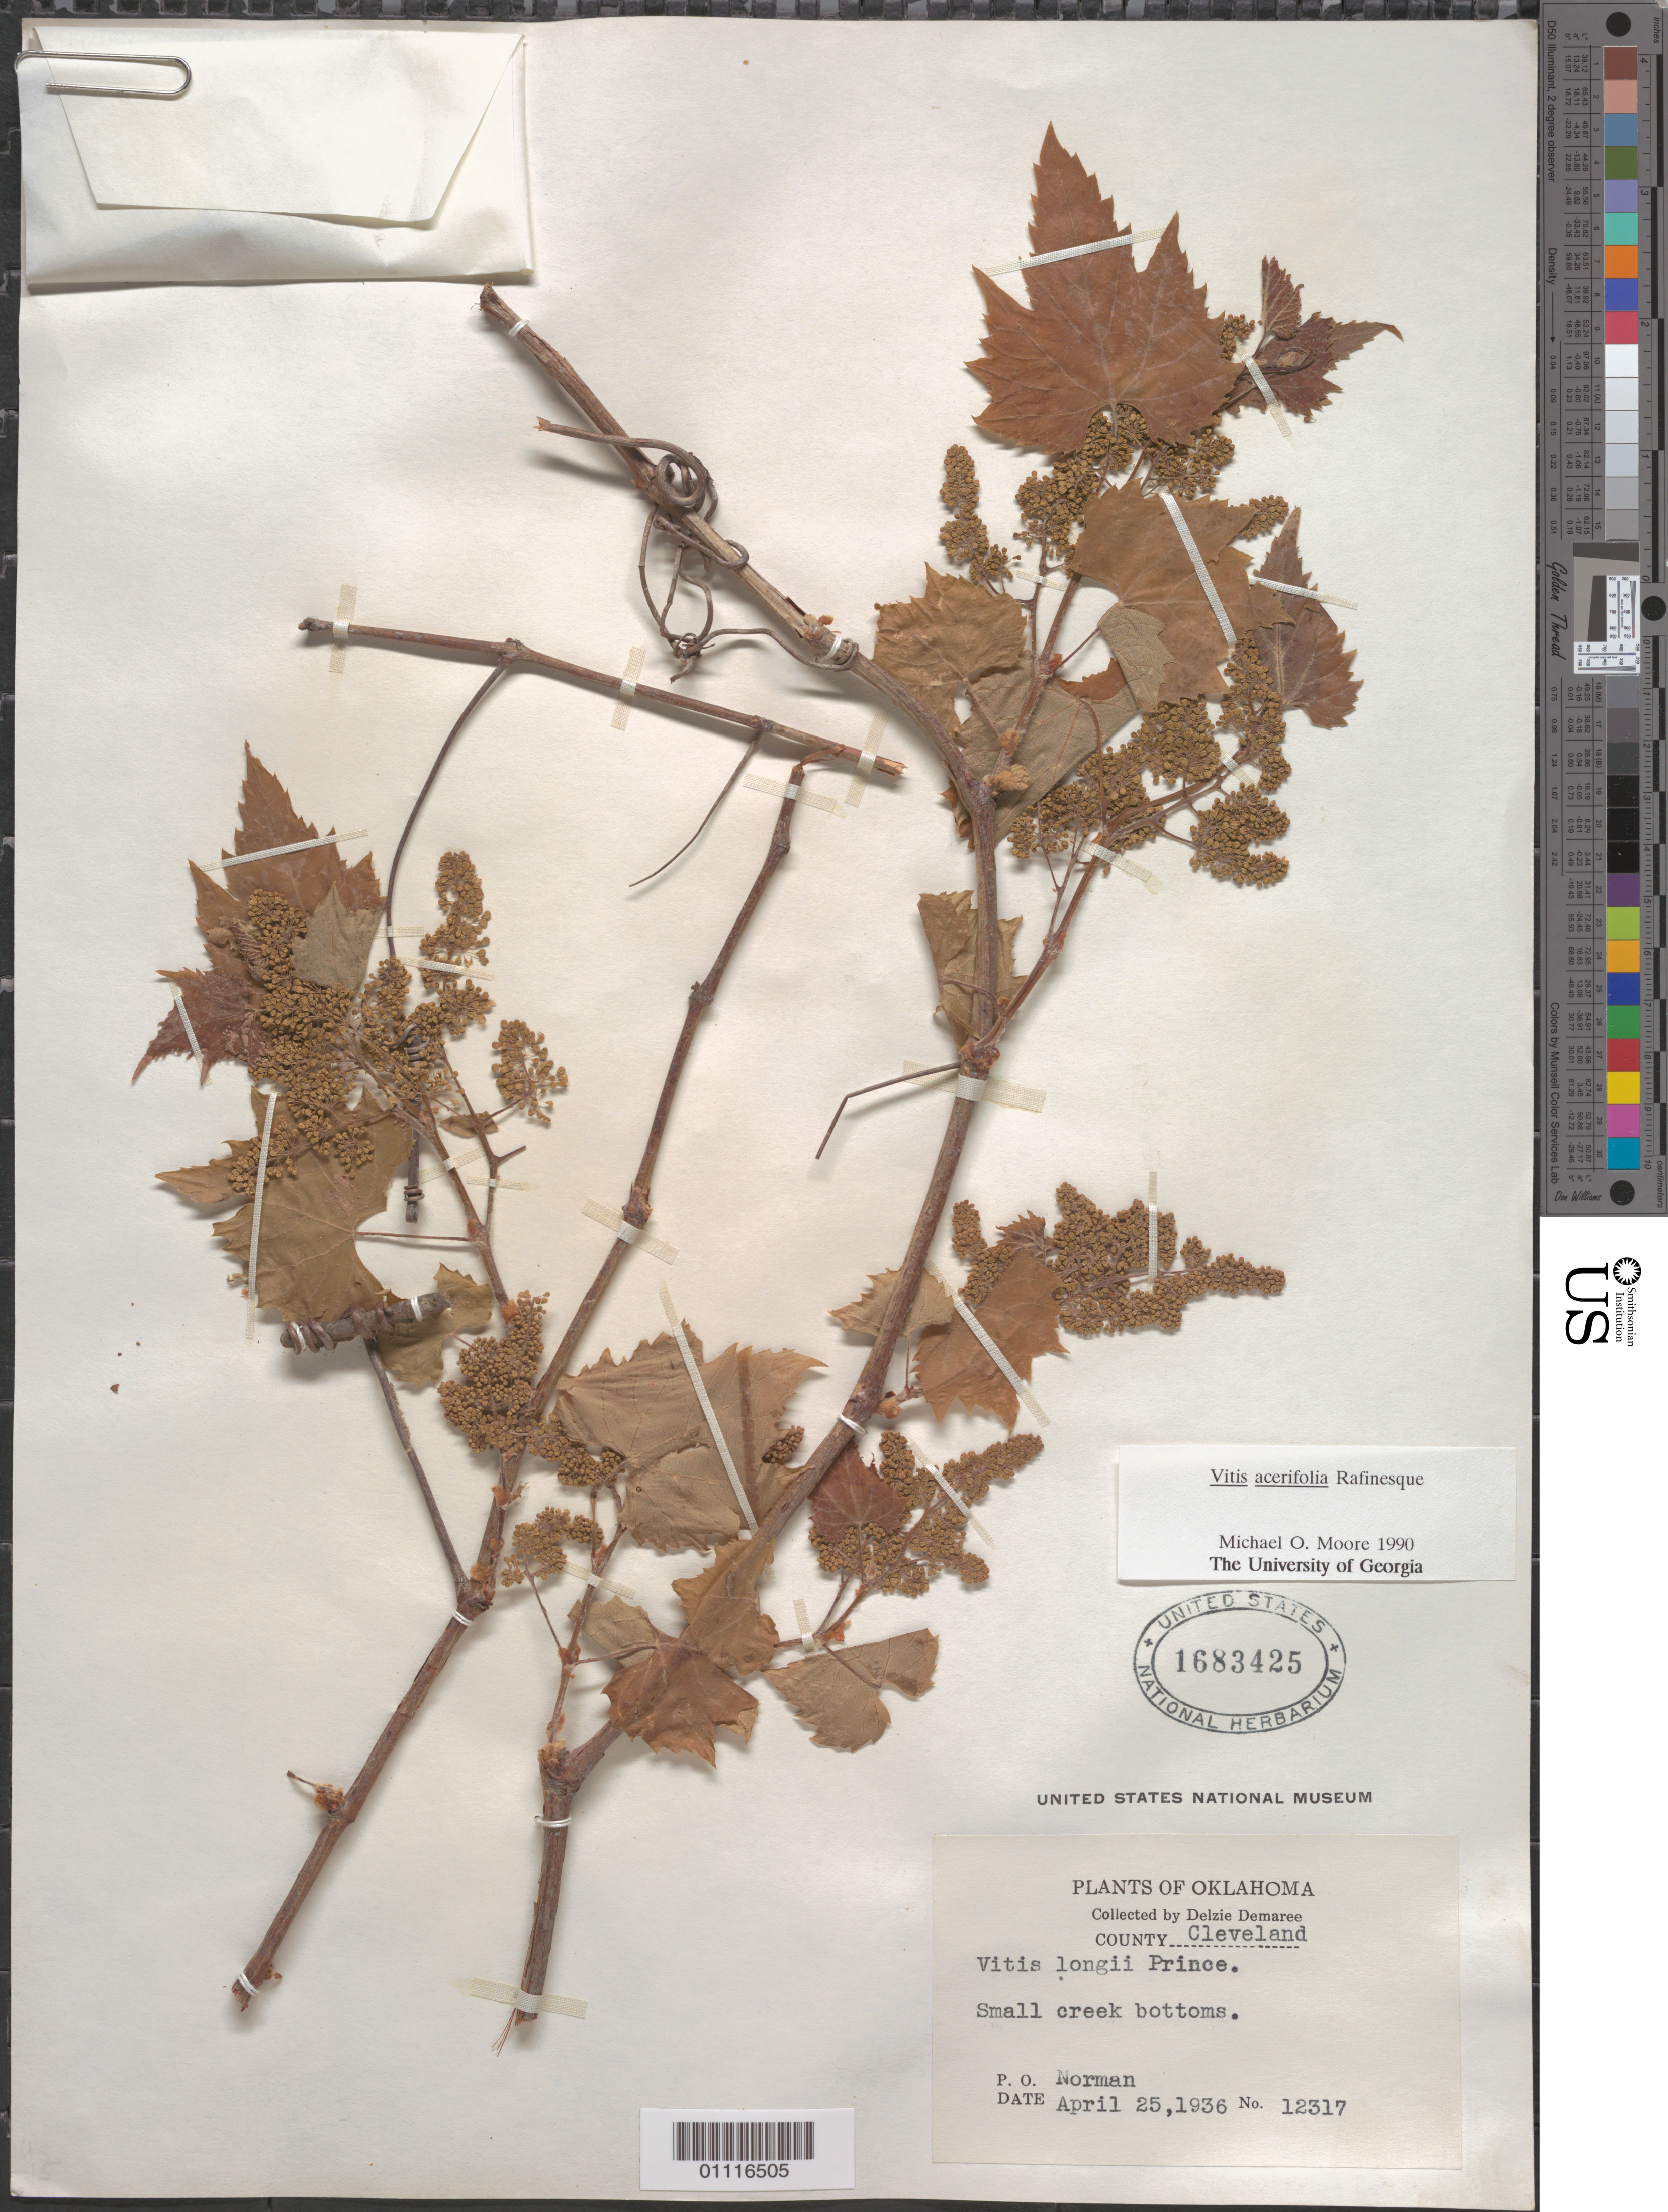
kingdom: Plantae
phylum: Tracheophyta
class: Magnoliopsida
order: Vitales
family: Vitaceae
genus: Vitis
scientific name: Vitis acerifolia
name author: Raf.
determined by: Moore, M. O.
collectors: D. Demaree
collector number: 12317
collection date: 1936-04-25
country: United States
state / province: Oklahoma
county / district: Cleveland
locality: Small creek bottoms, P. O. Norman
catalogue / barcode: US 1683425